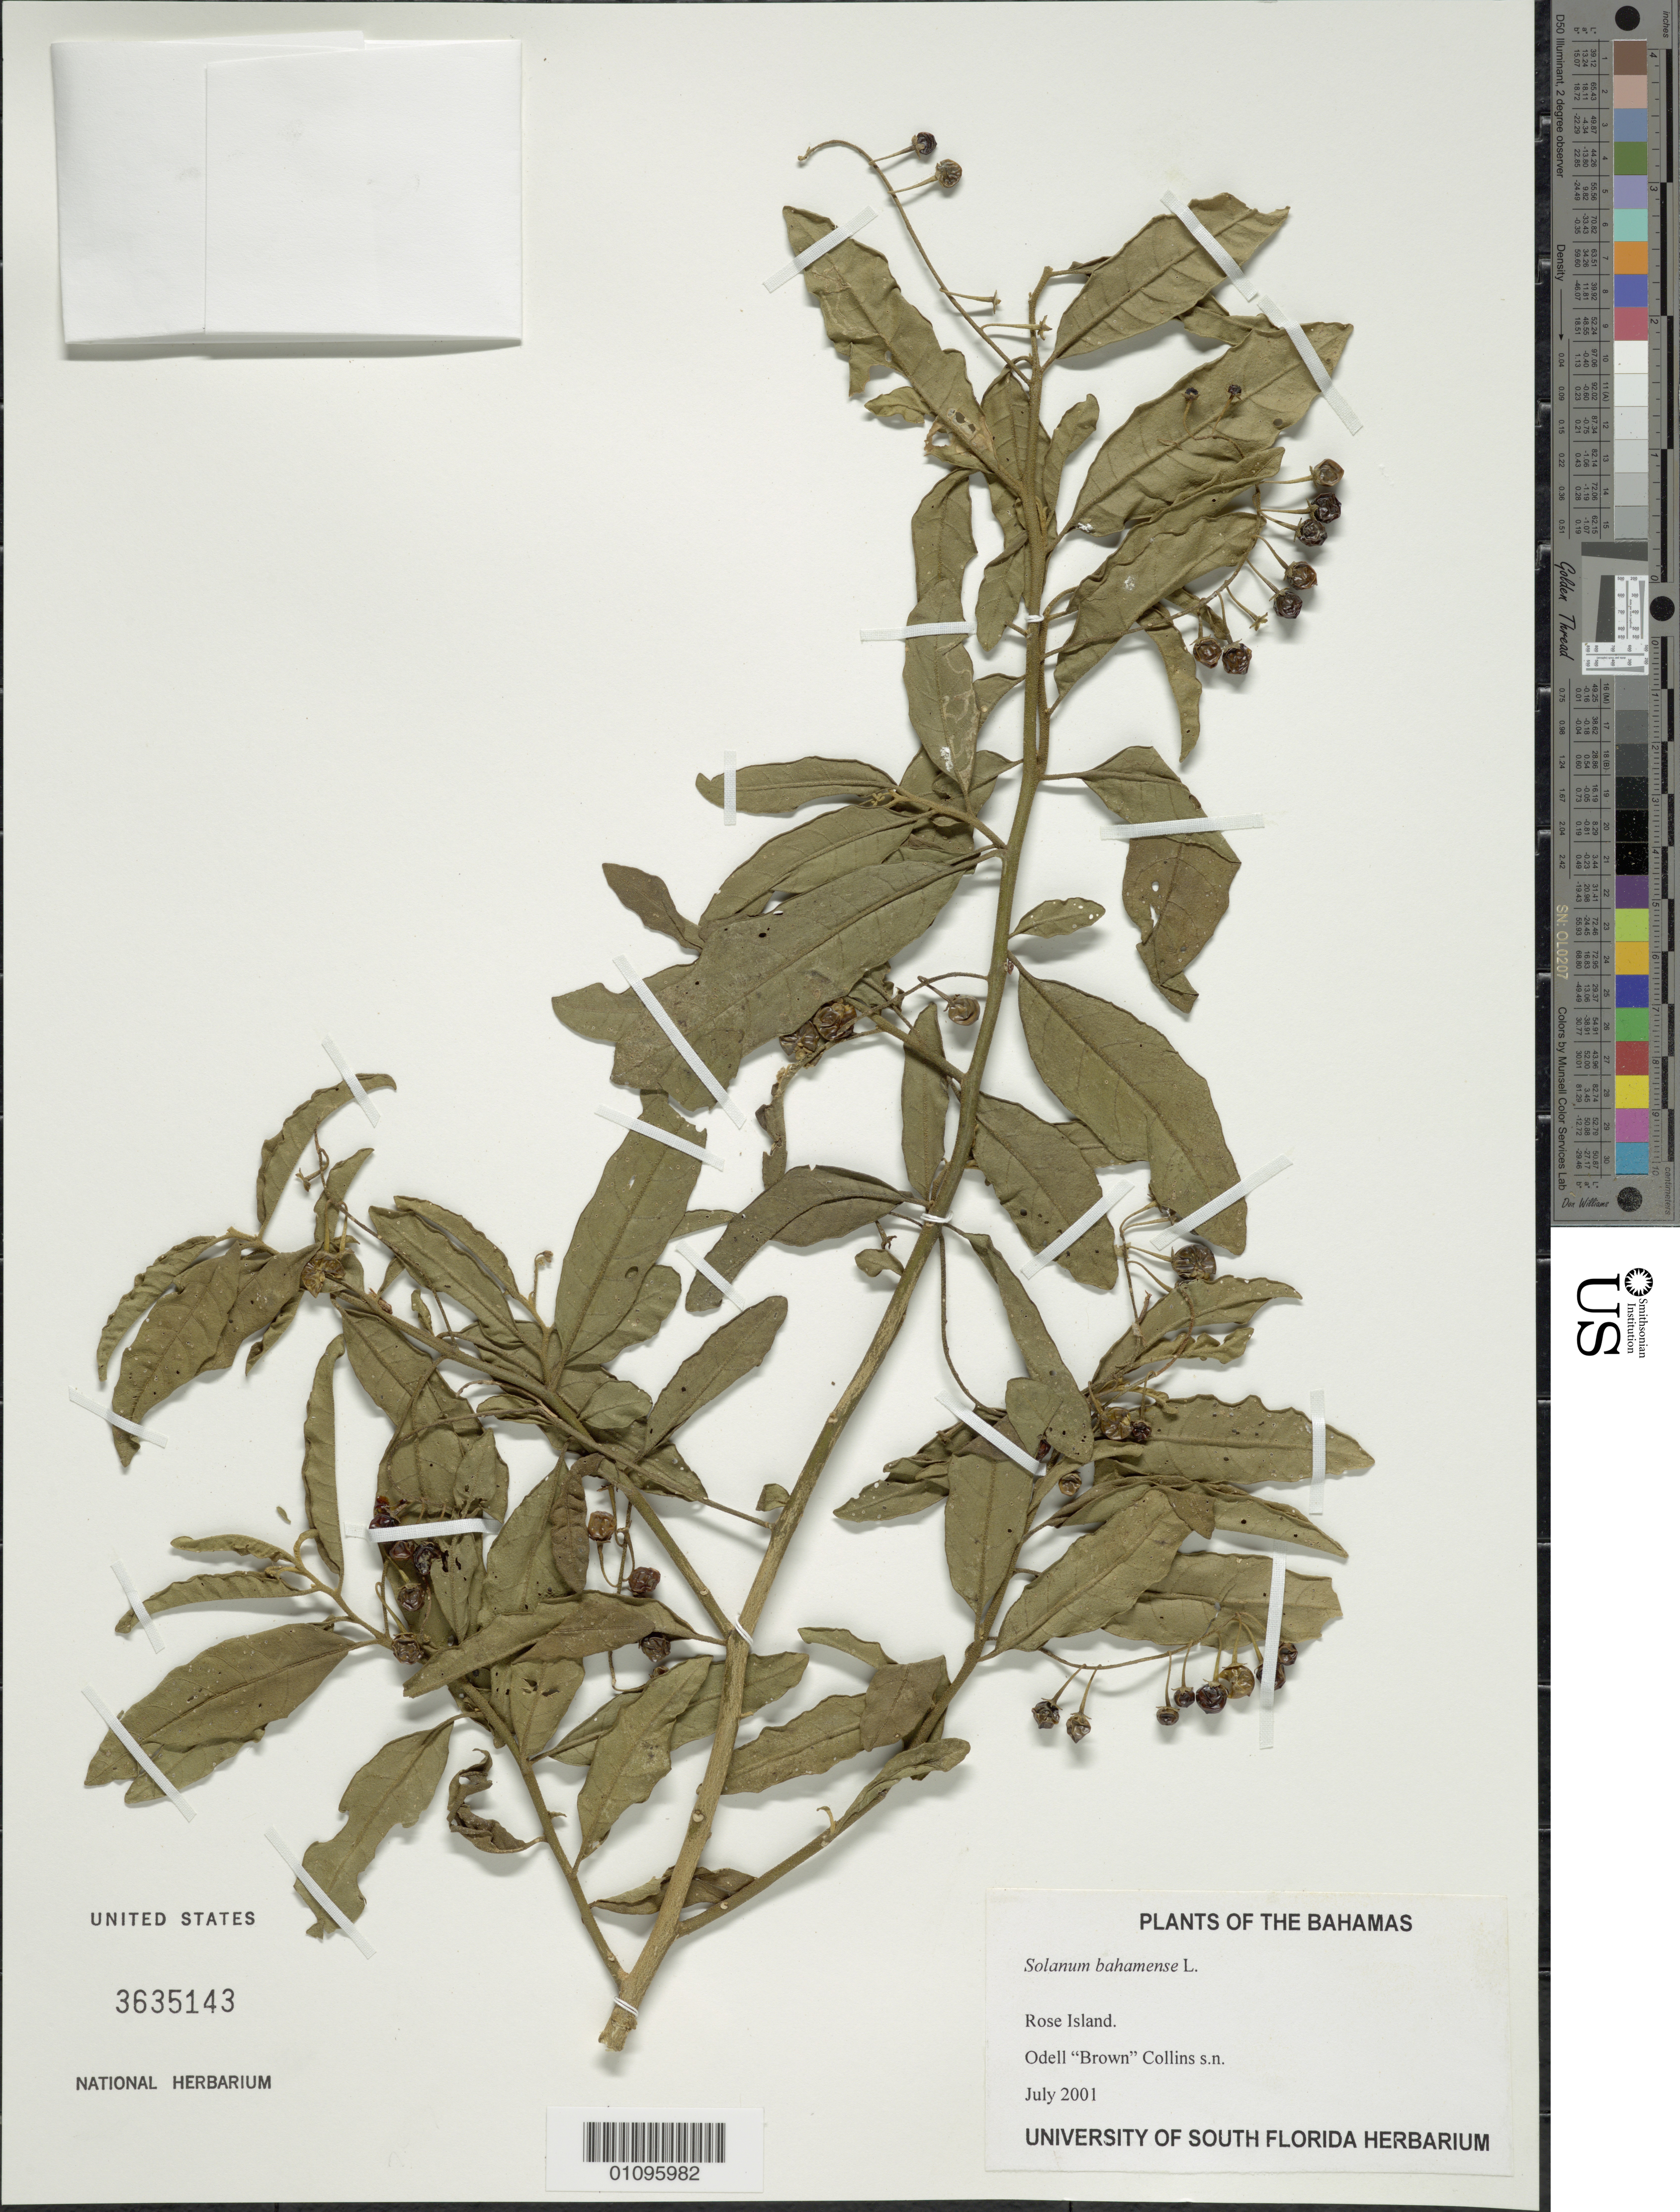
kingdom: Plantae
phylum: Tracheophyta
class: Magnoliopsida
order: Solanales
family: Solanaceae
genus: Solanum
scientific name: Solanum bahamense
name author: L.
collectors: O. Collins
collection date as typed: Jul 2011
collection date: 2011-07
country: Bahamas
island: Rose I.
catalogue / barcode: US 3635143